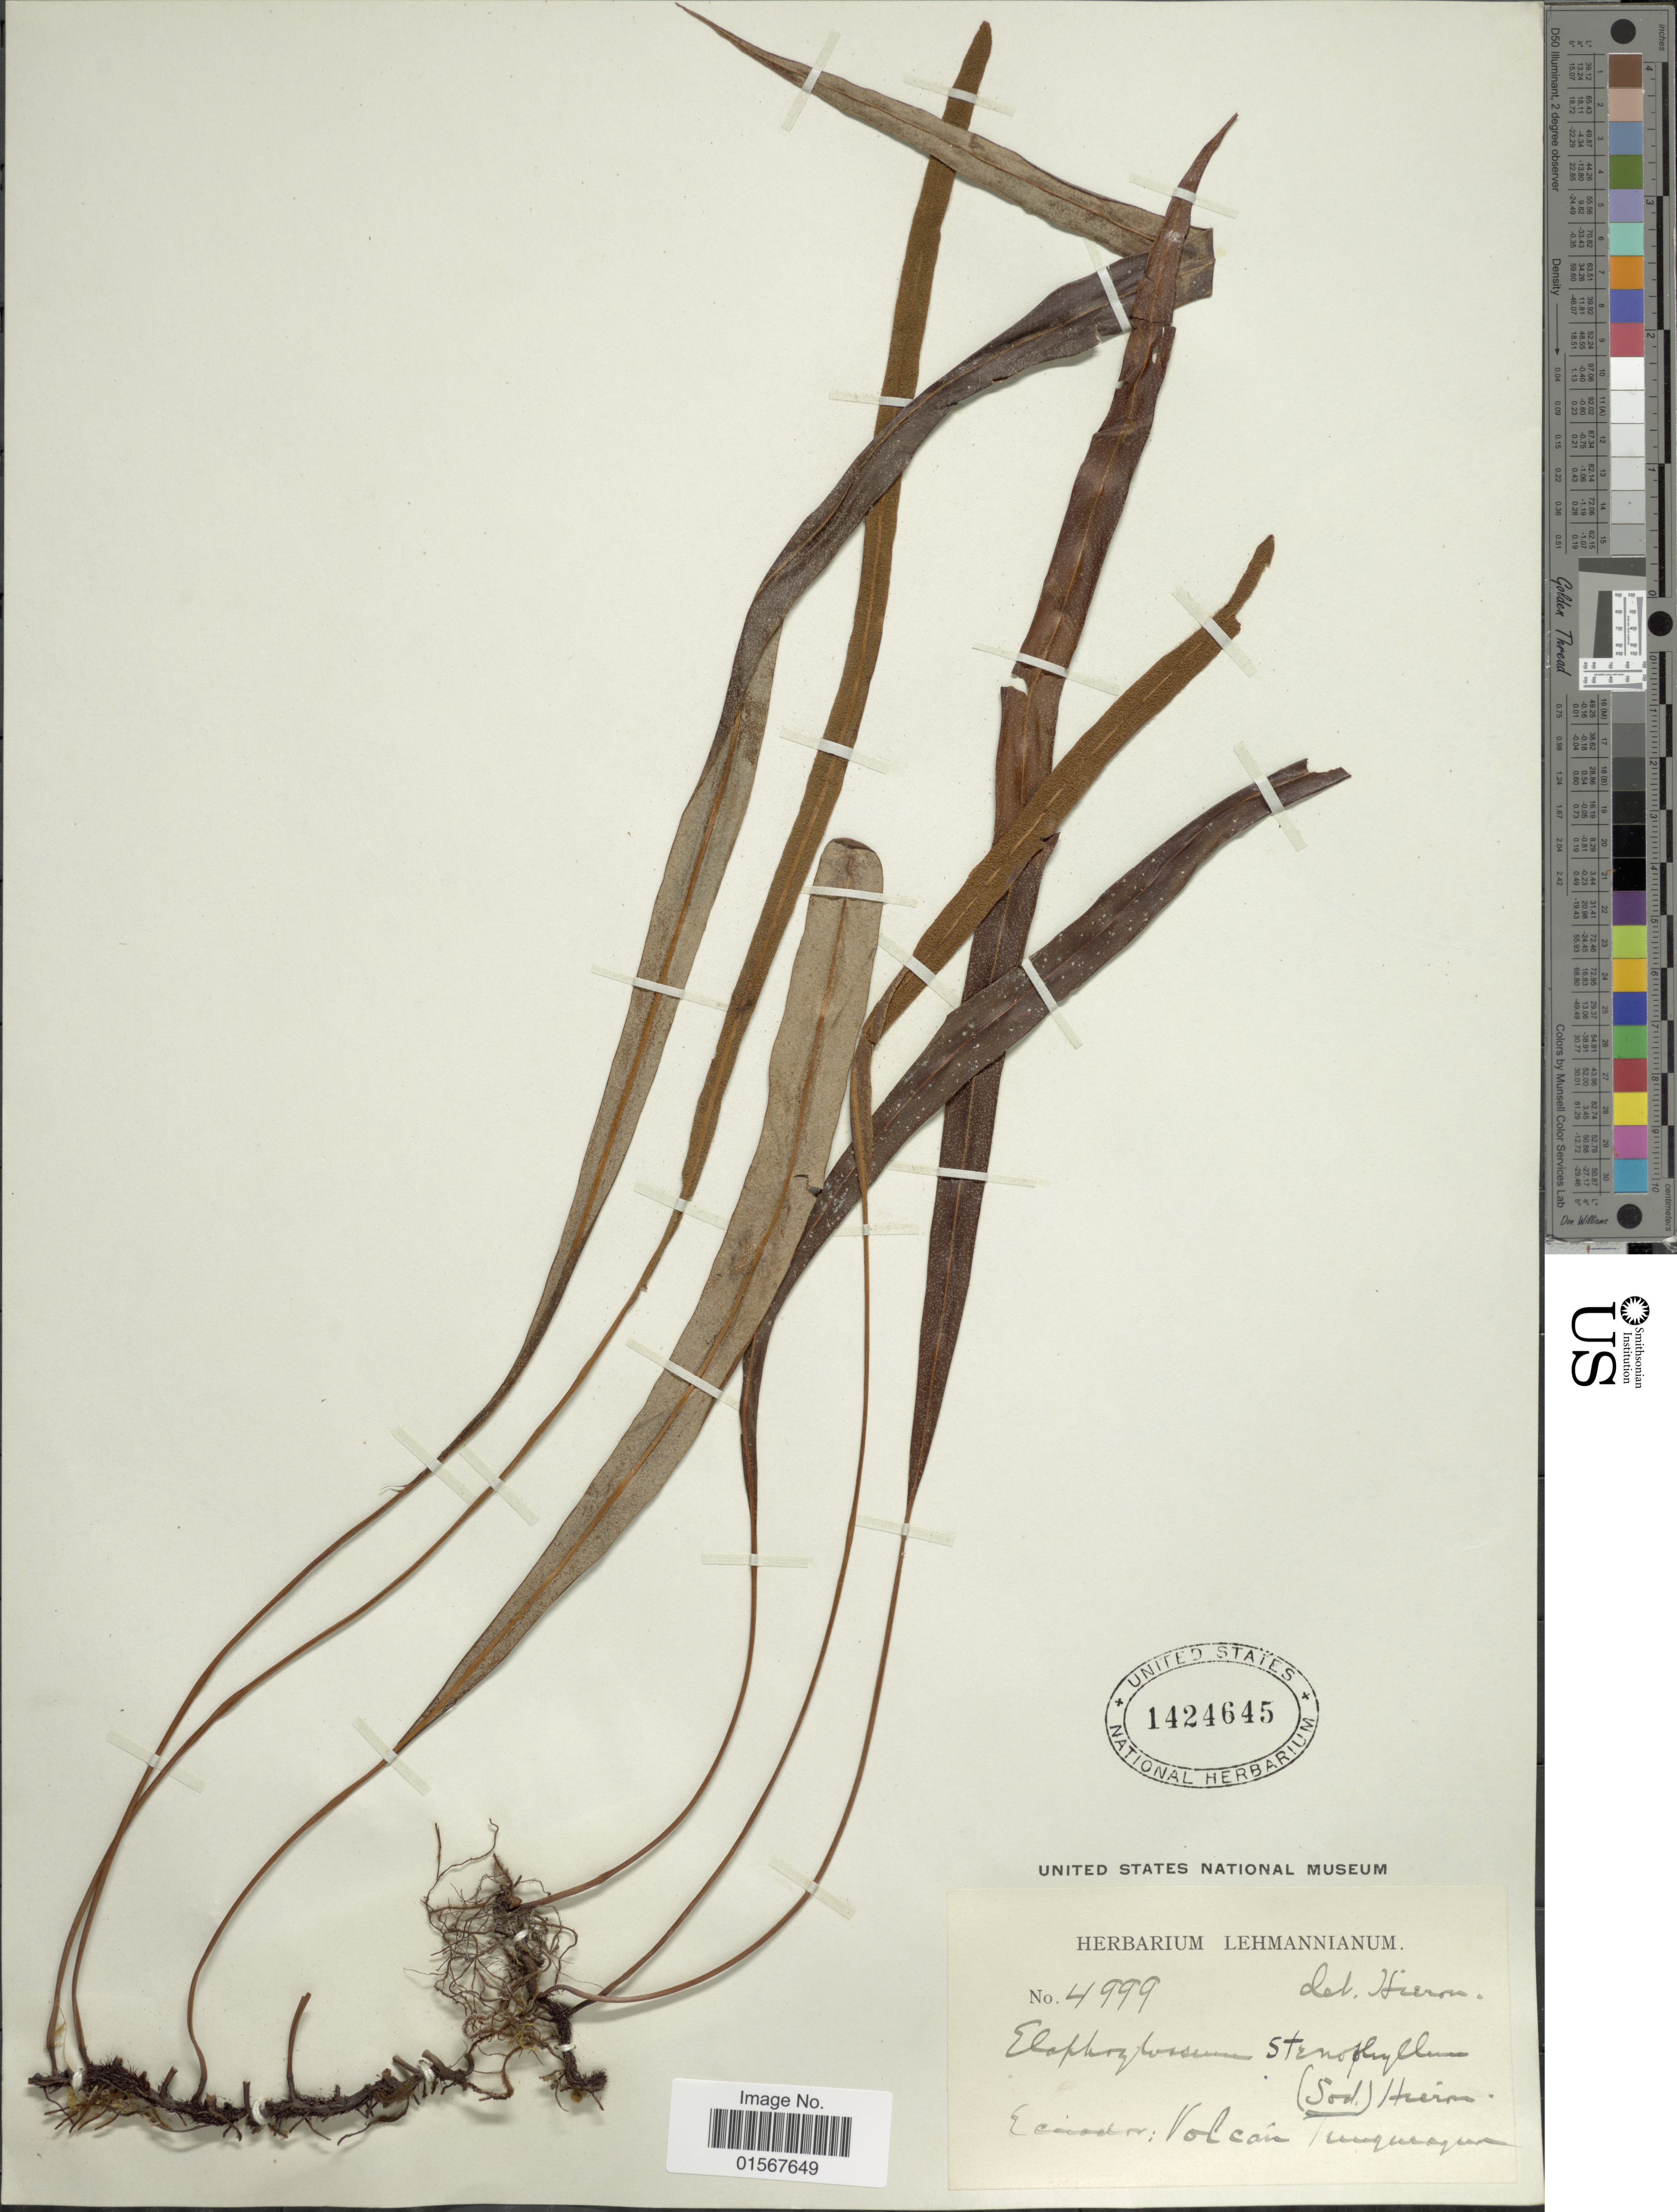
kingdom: Plantae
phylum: Tracheophyta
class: Polypodiopsida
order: Polypodiales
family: Dryopteridaceae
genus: Elaphoglossum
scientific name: Elaphoglossum stenophyllum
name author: (Sodiro) Diels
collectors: ex herb. Lehmannianum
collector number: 4999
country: Ecuador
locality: Ecuador: Volcan Tunguragua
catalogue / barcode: US 1424645